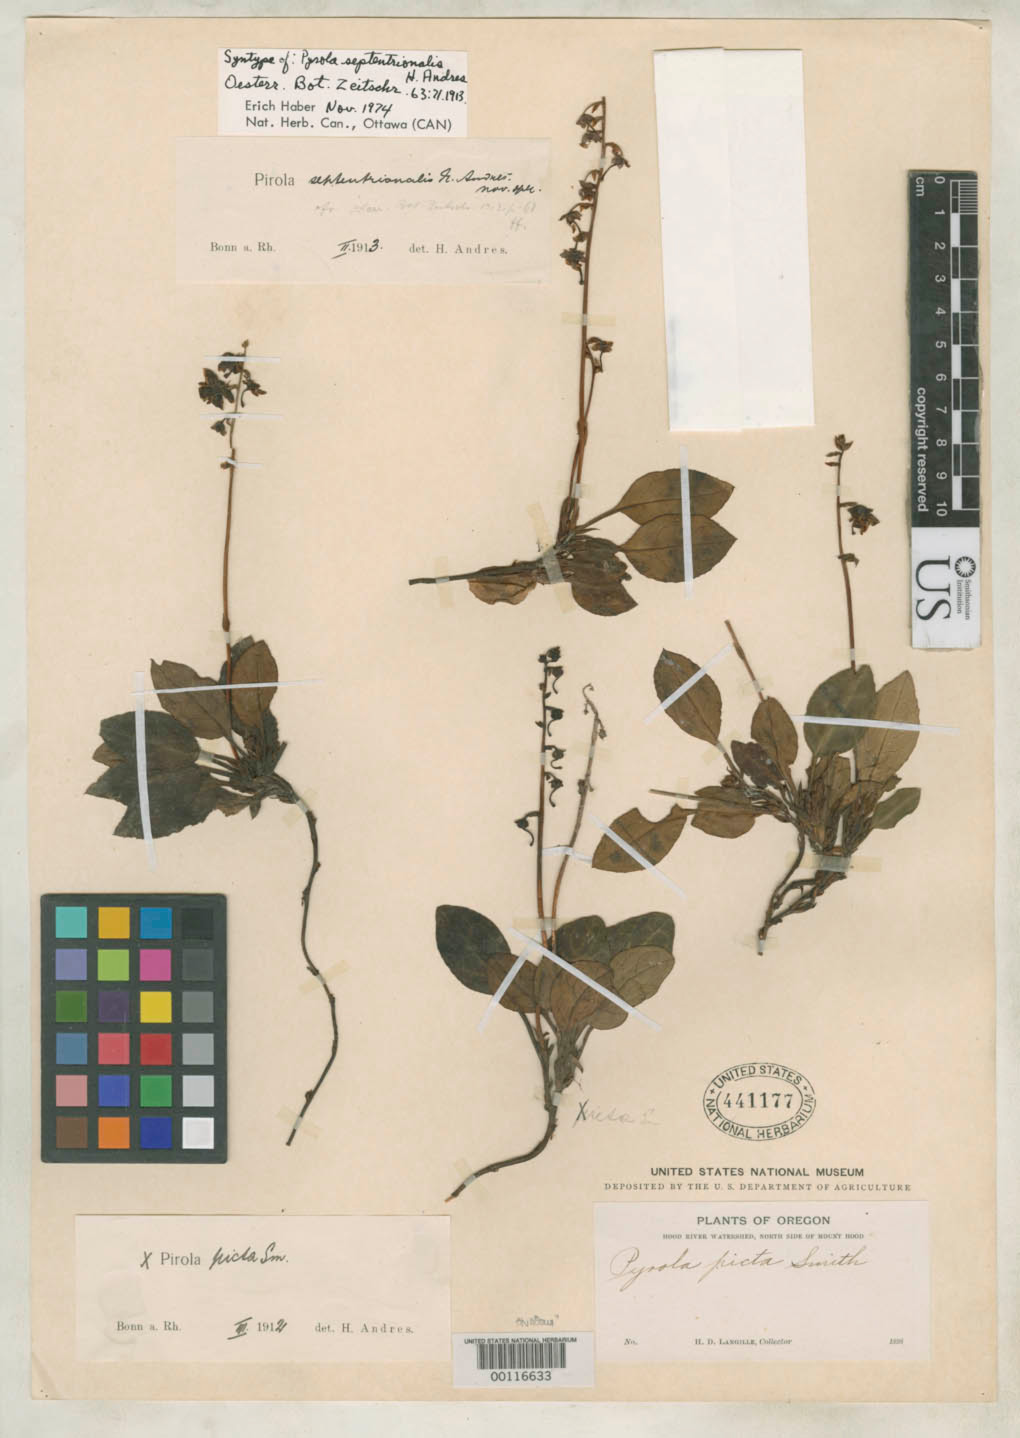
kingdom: Plantae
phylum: Tracheophyta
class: Magnoliopsida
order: Ericales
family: Ericaceae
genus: Pyrola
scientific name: Pyrola septentrionalis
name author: Andres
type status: Lectotype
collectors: H. Langille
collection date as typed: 1898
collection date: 1898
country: United States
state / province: Oregon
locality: Hood River watershed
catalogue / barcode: US 441177